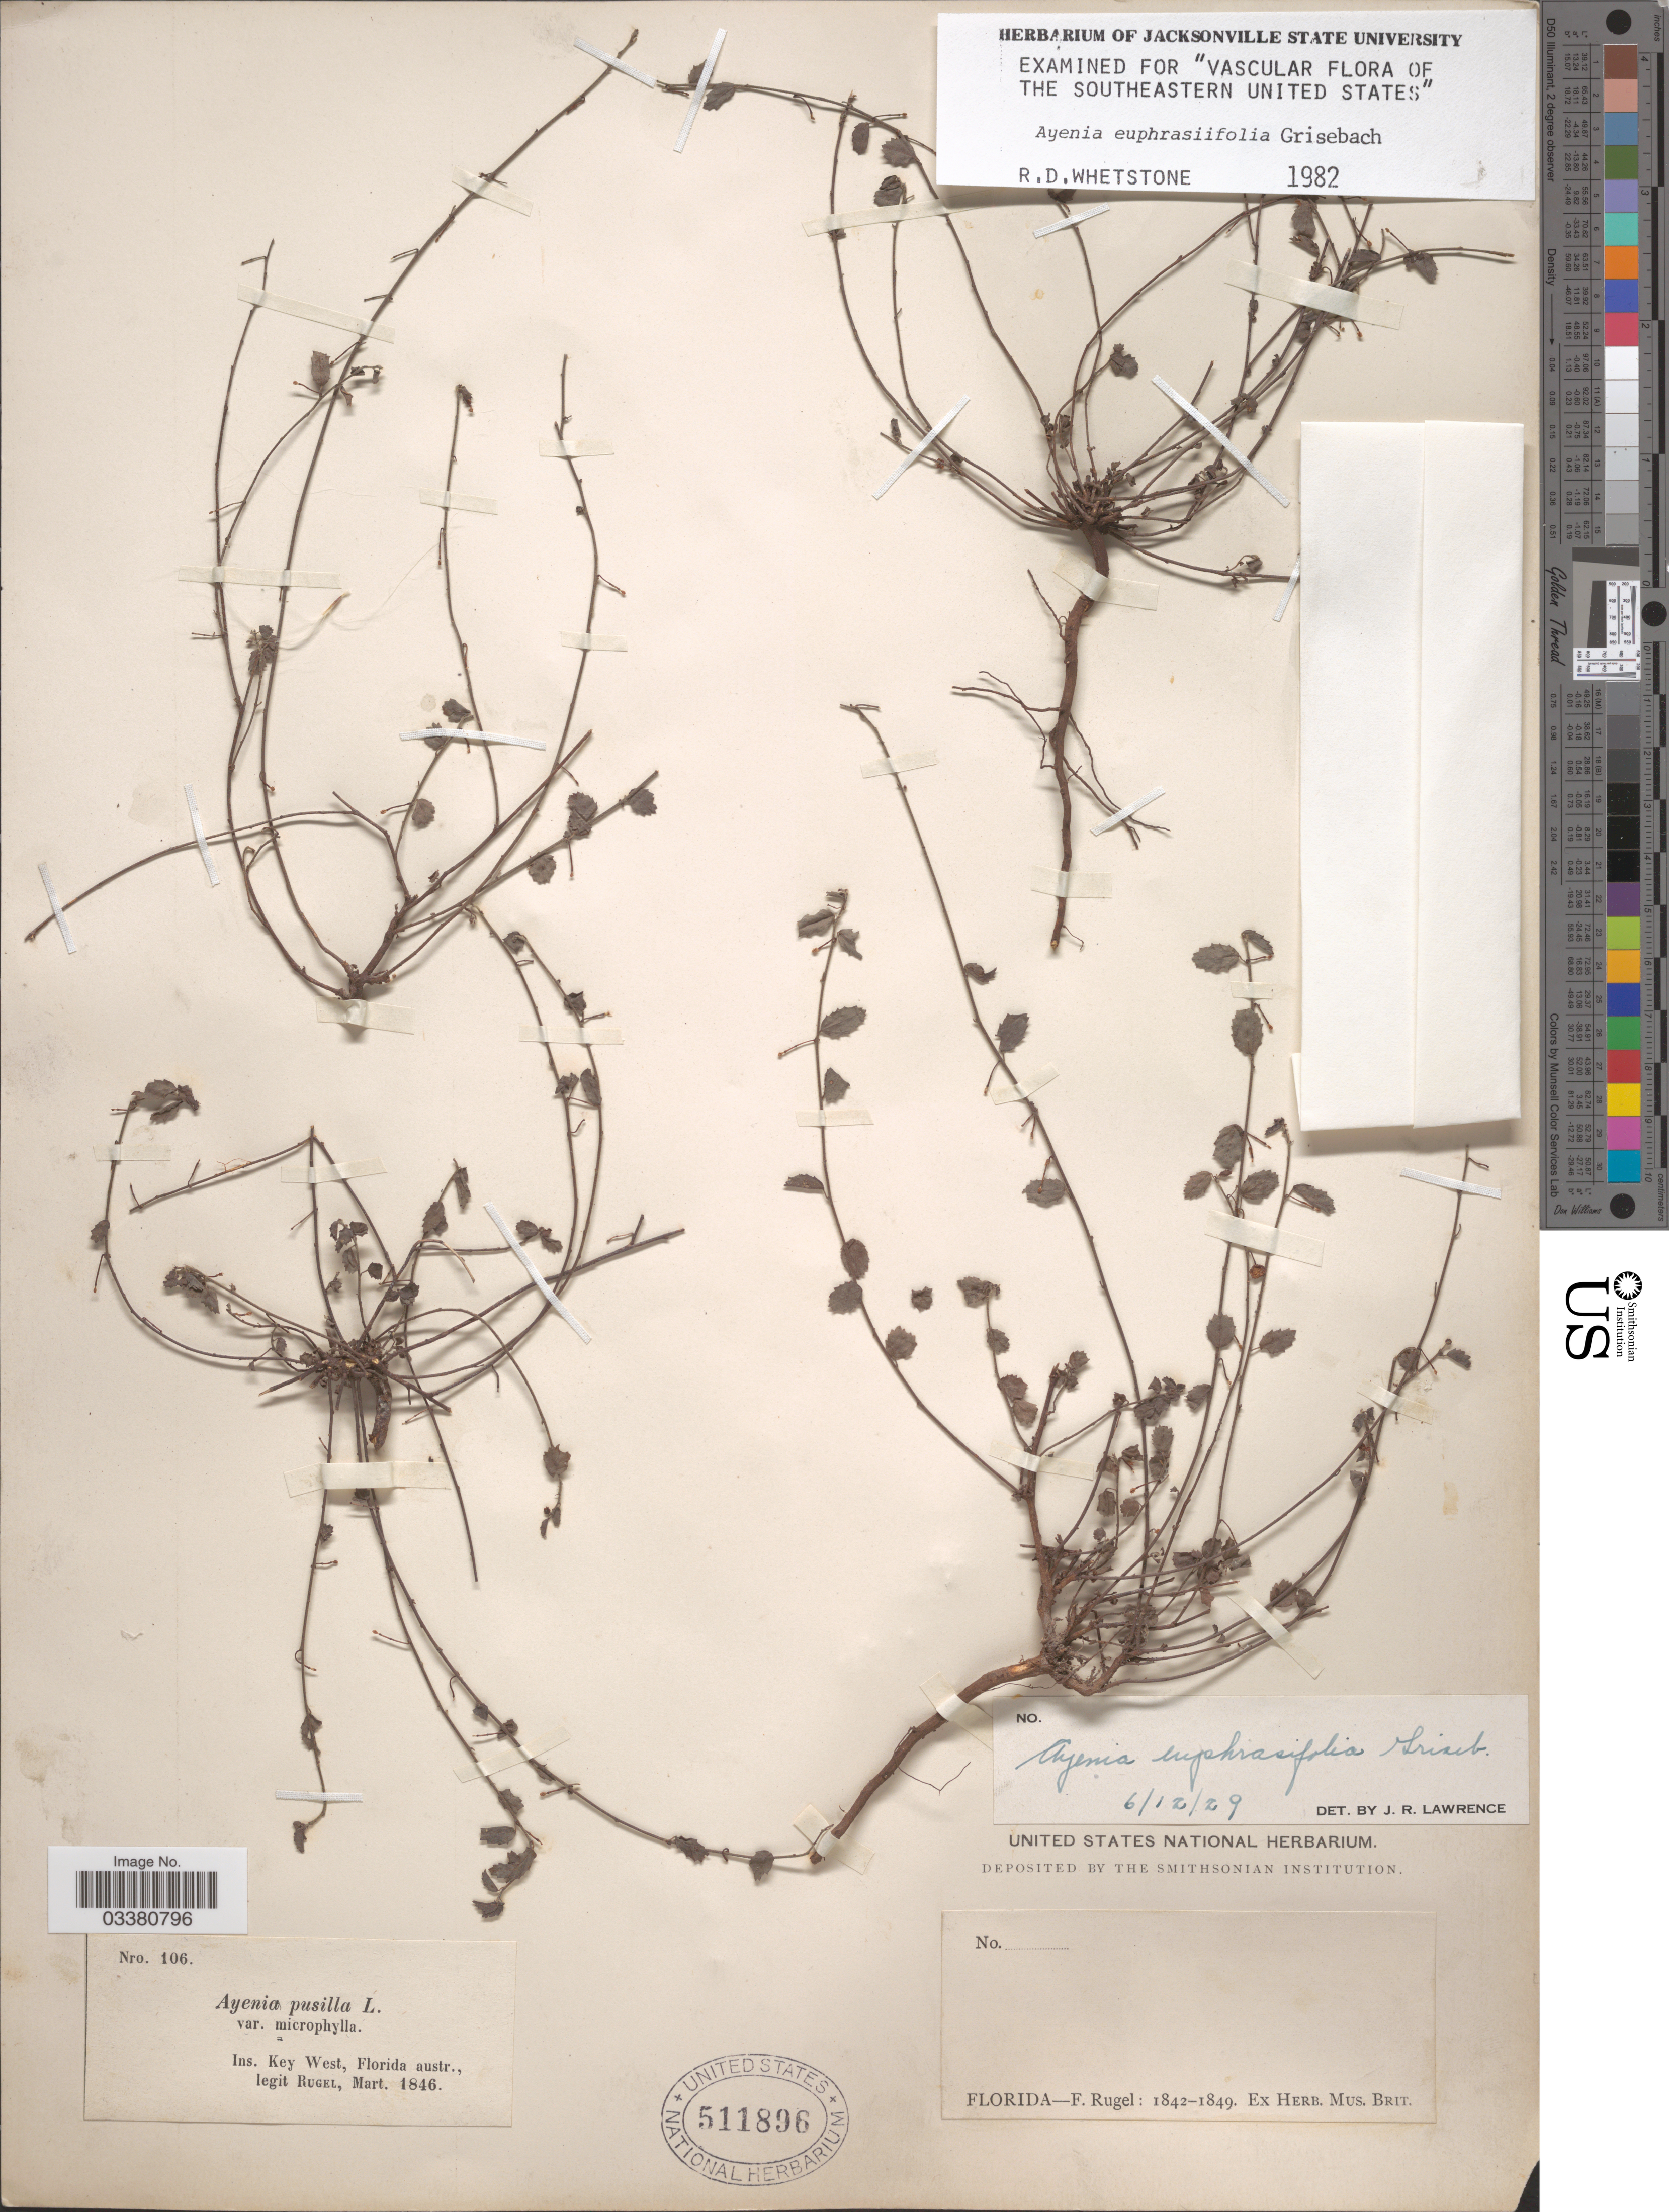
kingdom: Plantae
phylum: Tracheophyta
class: Magnoliopsida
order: Malvales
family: Malvaceae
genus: Ayenia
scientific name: Ayenia euphrasiifolia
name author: Griseb.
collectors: F. Rugel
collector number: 106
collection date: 1846-03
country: United States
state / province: Florida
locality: Ins. Key West, Florida austr.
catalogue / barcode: US 511896